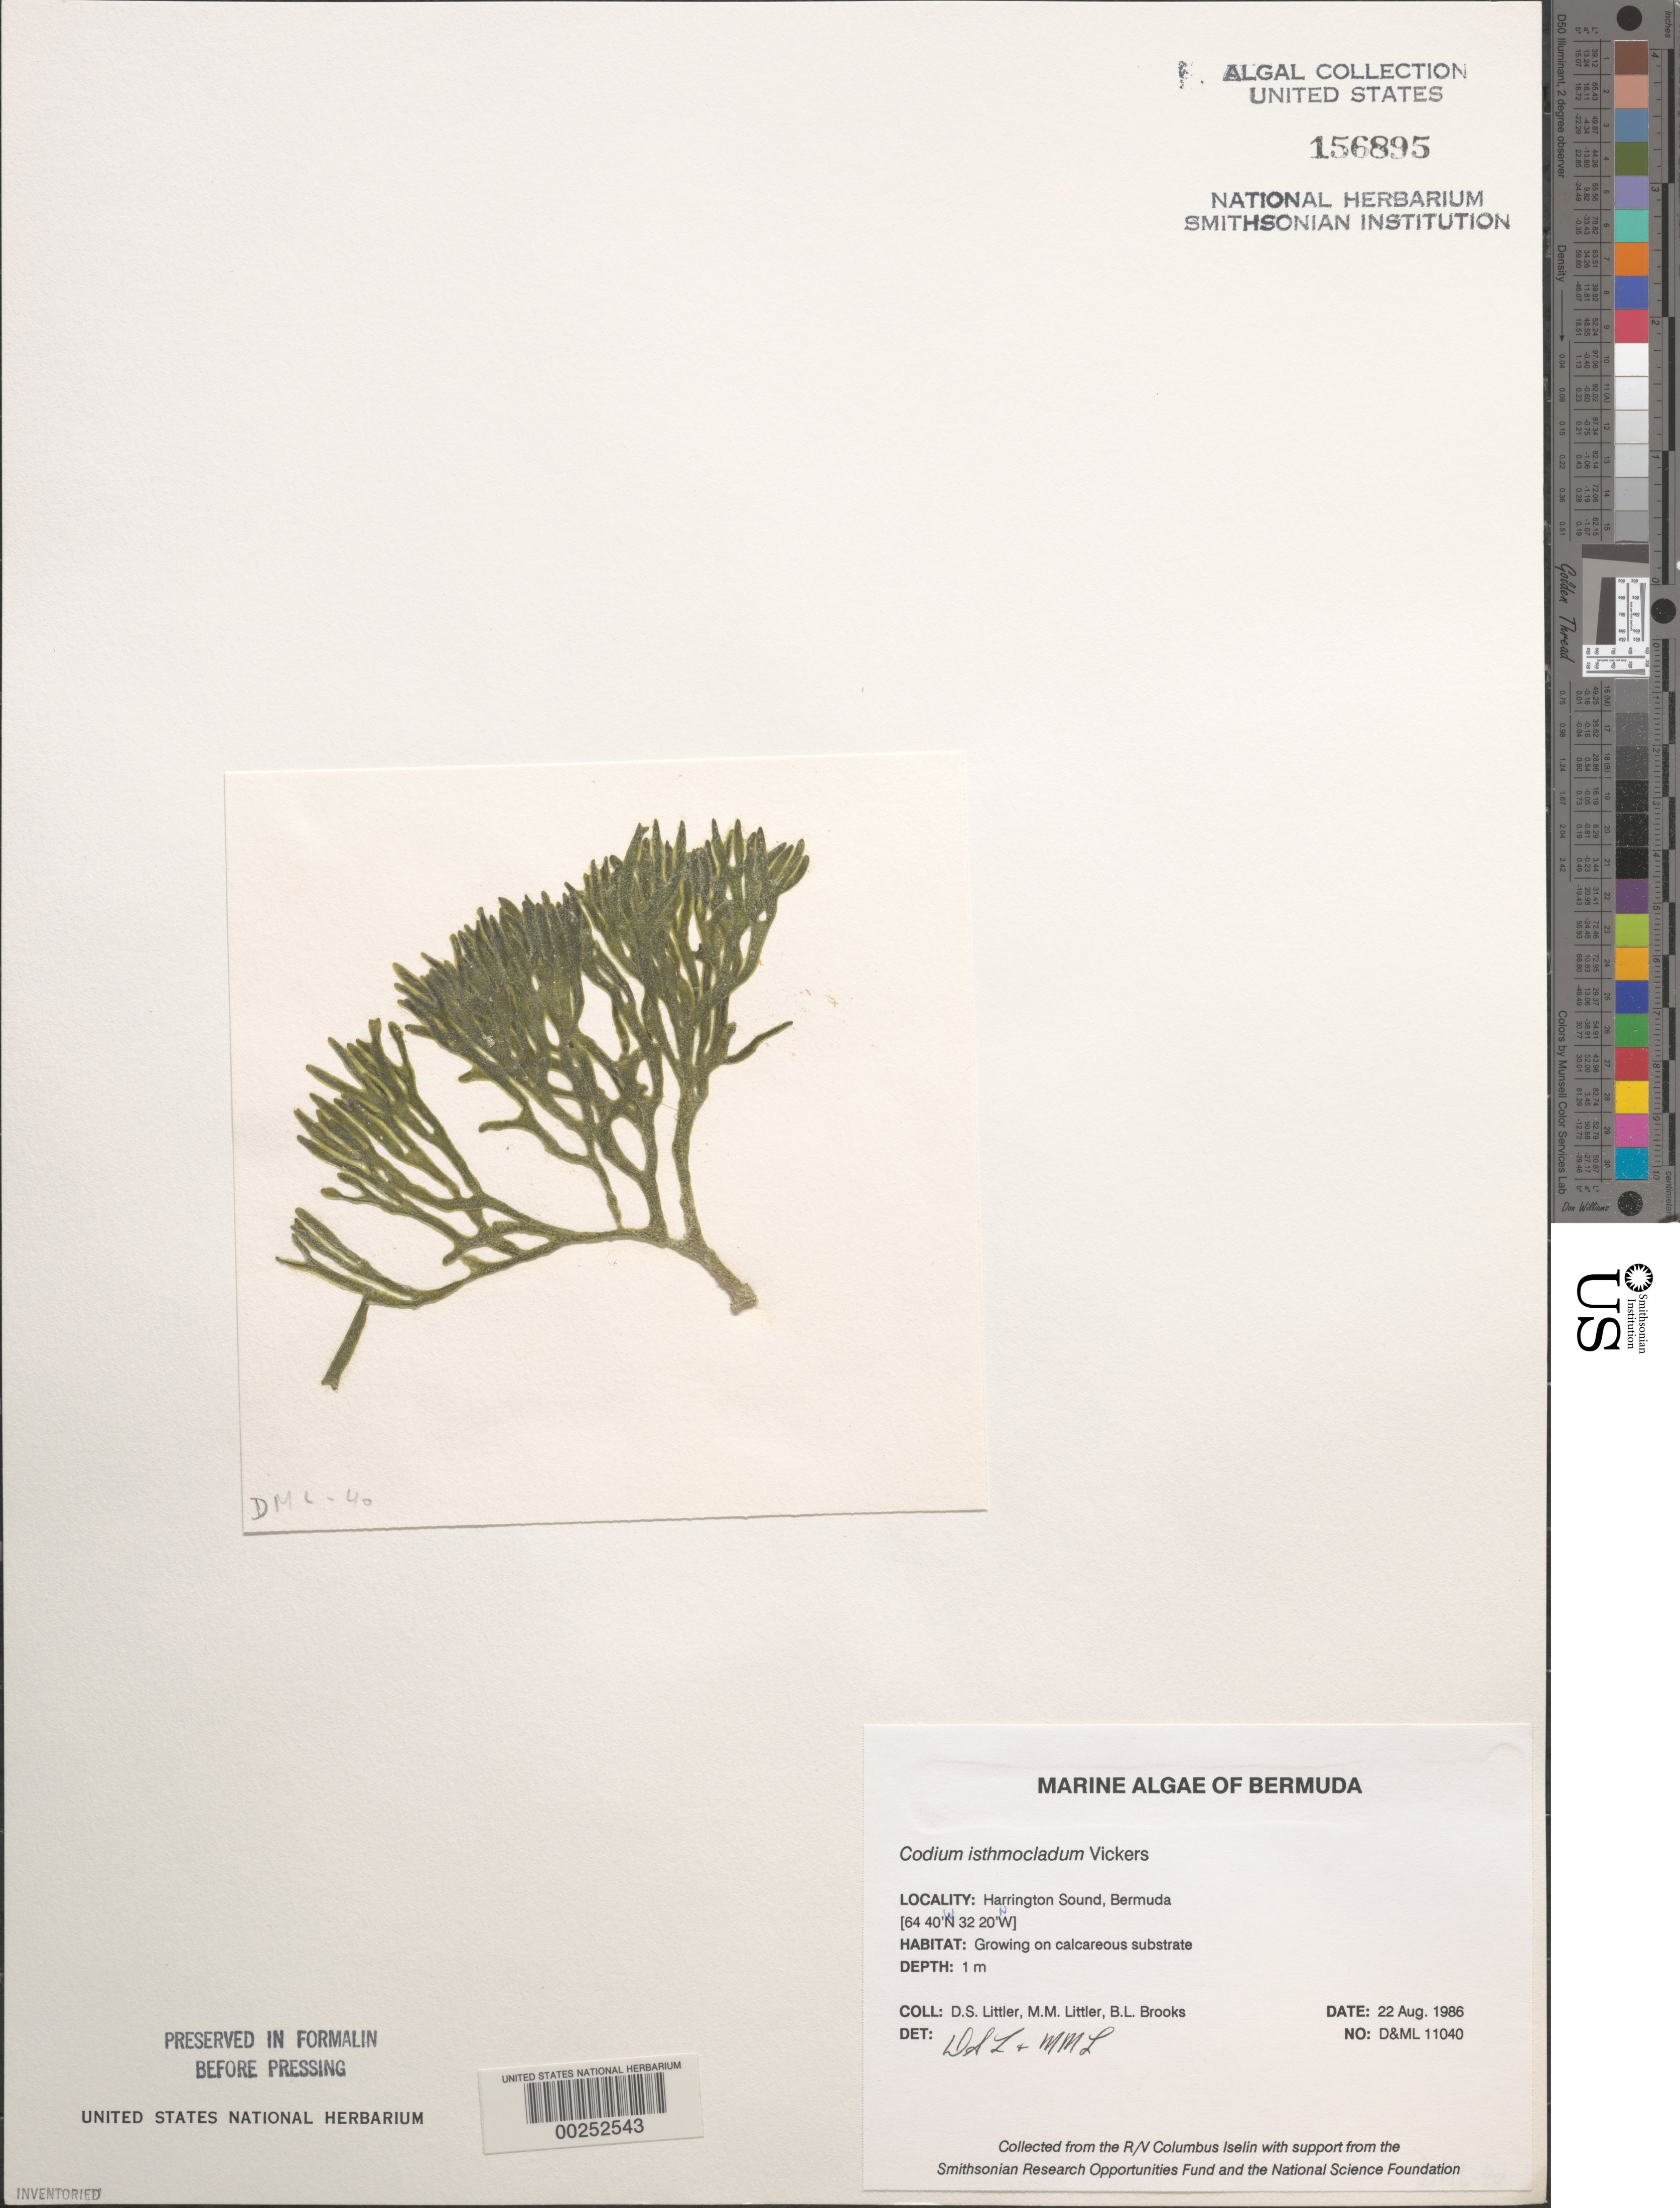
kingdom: Plantae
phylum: Chlorophyta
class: Ulvophyceae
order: Bryopsidales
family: Codiaceae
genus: Codium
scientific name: Codium isthmocladum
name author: Vickers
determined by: Littler, D. S.; Littler, M. M.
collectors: D. S. Littler, M. M. Littler, B. Brooks & S. Petry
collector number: D&ML 11040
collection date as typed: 22 Aug 1986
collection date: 1986-08-22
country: Bermuda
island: Bermuda Island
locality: Harrington Sound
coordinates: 32 20' N, 64 40' W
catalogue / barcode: US 156895